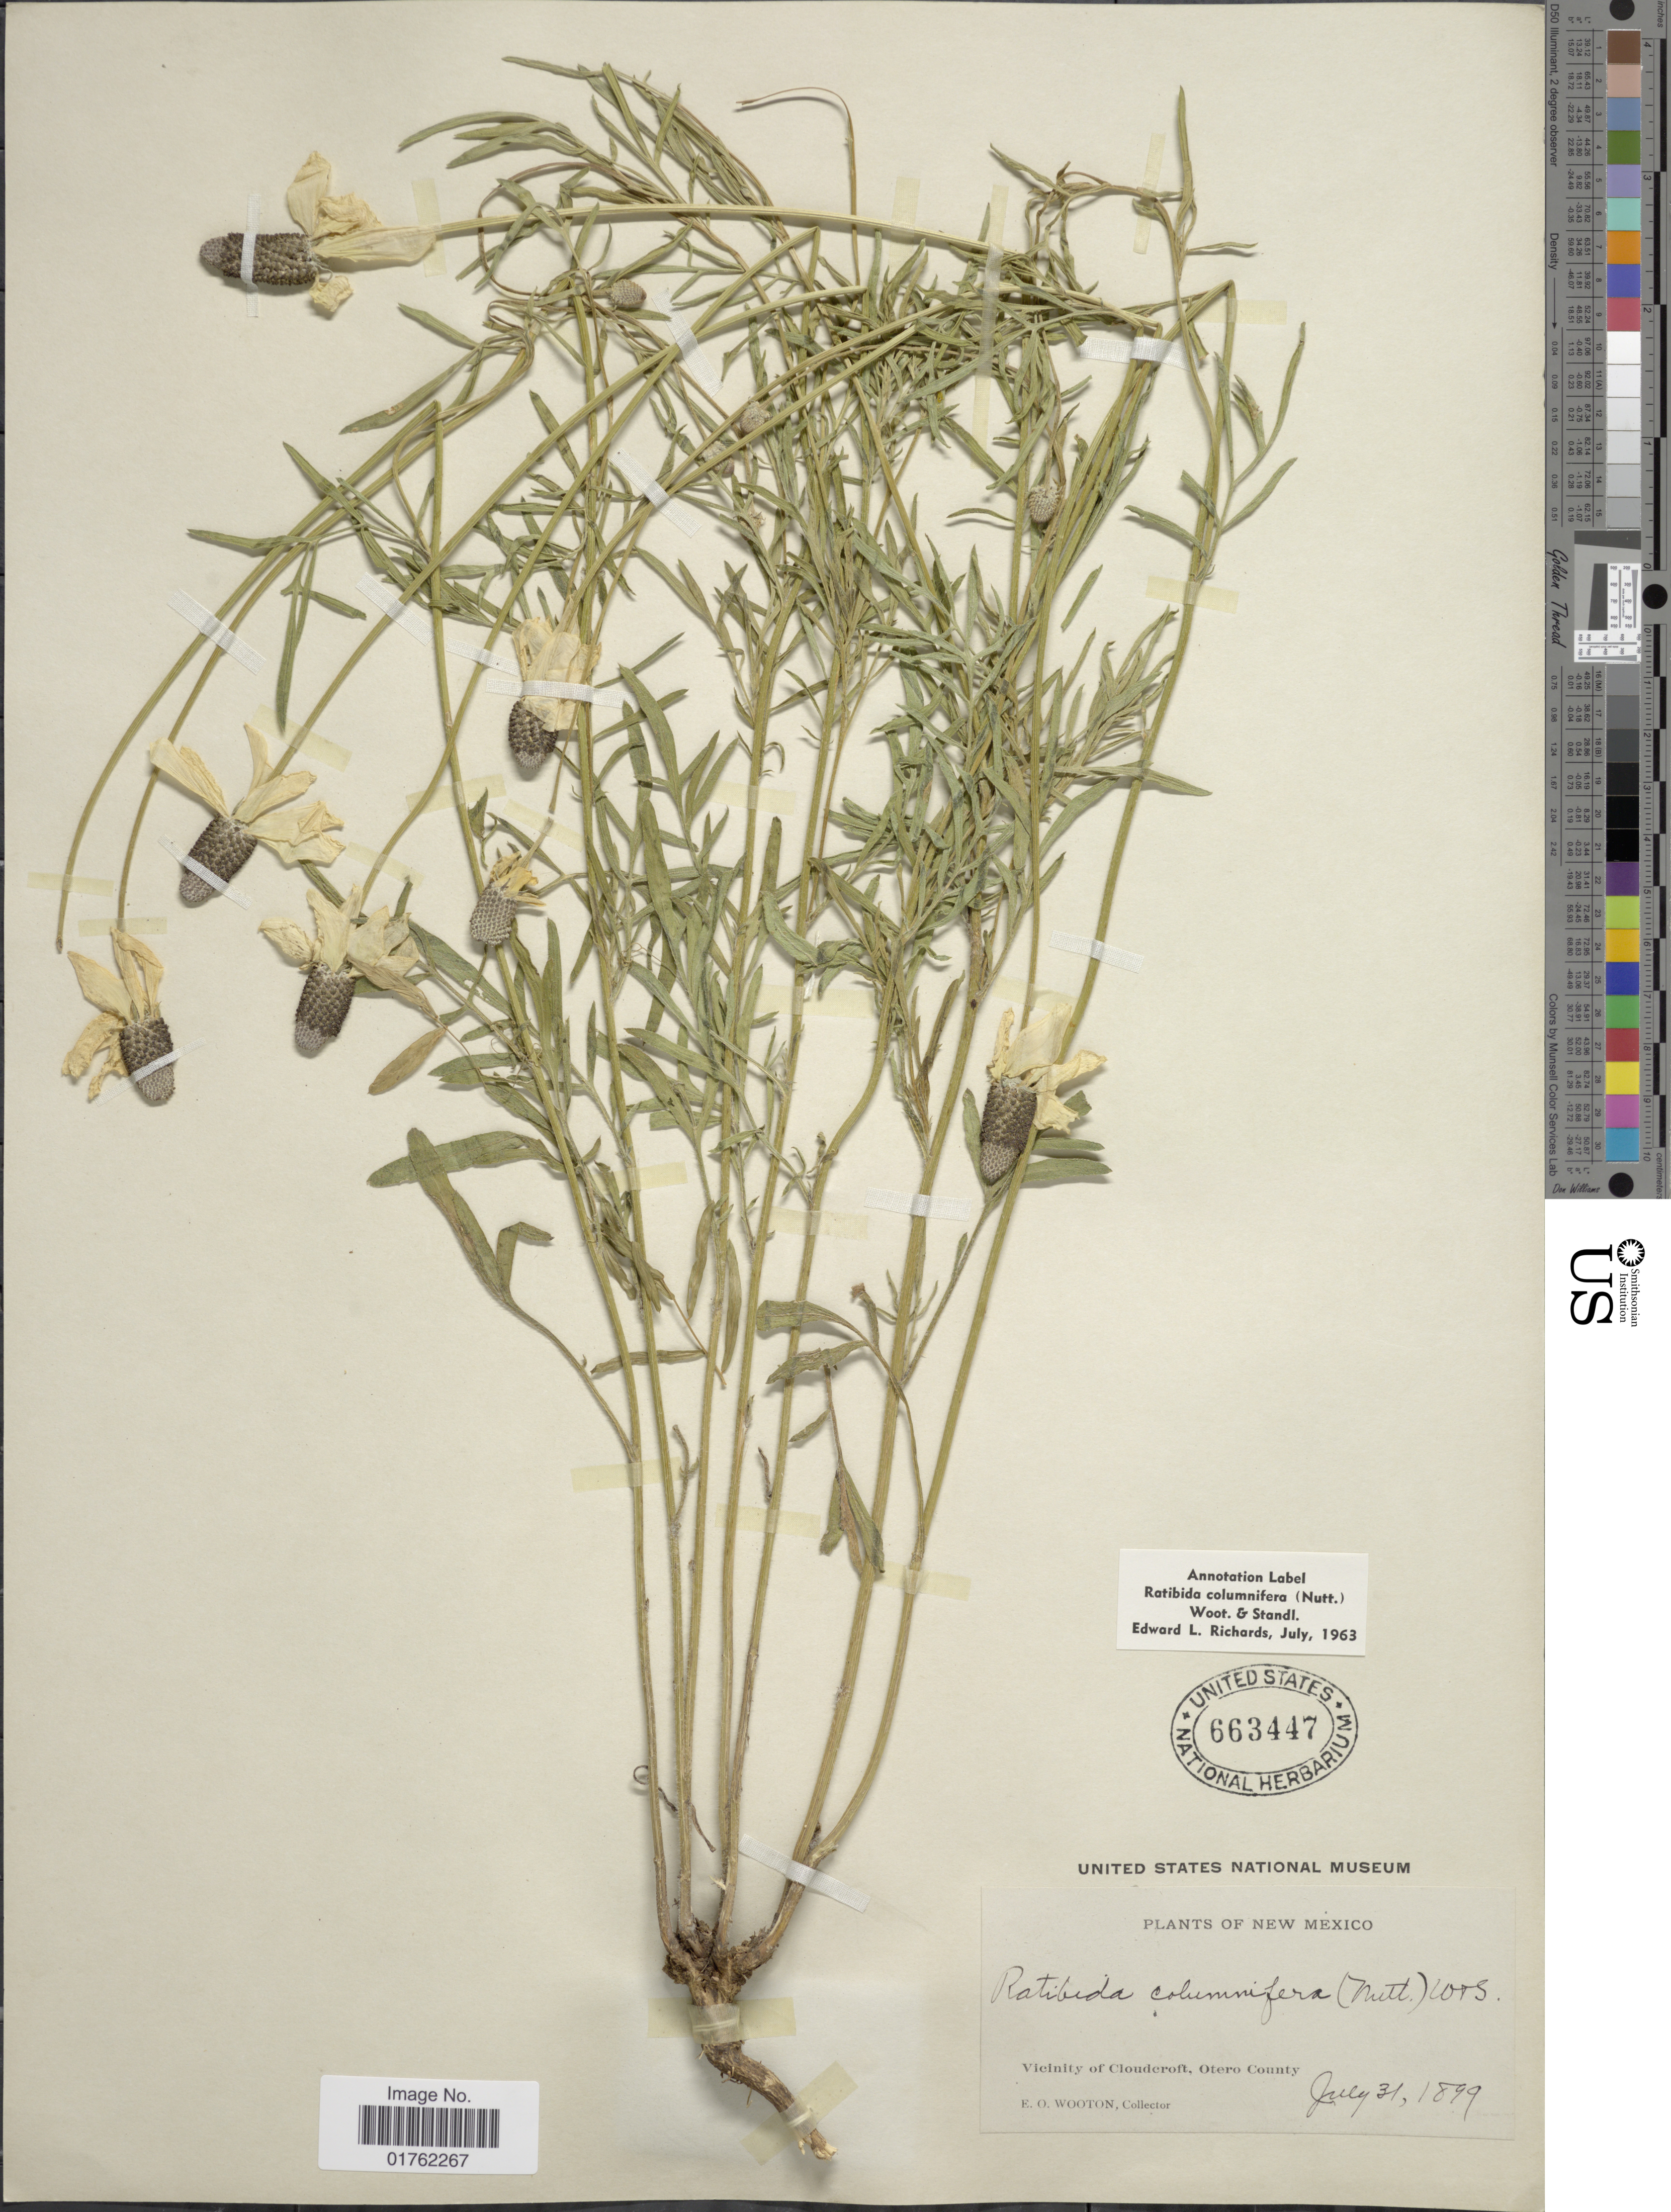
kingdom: Plantae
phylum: Tracheophyta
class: Magnoliopsida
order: Asterales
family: Asteraceae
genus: Ratibida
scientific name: Ratibida columnaris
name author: (Pursh) D. Don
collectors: E. O. Wooton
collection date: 1899-07-31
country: United States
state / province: New Mexico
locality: Vicinity of Clouderoft, Otero County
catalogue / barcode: US 663447